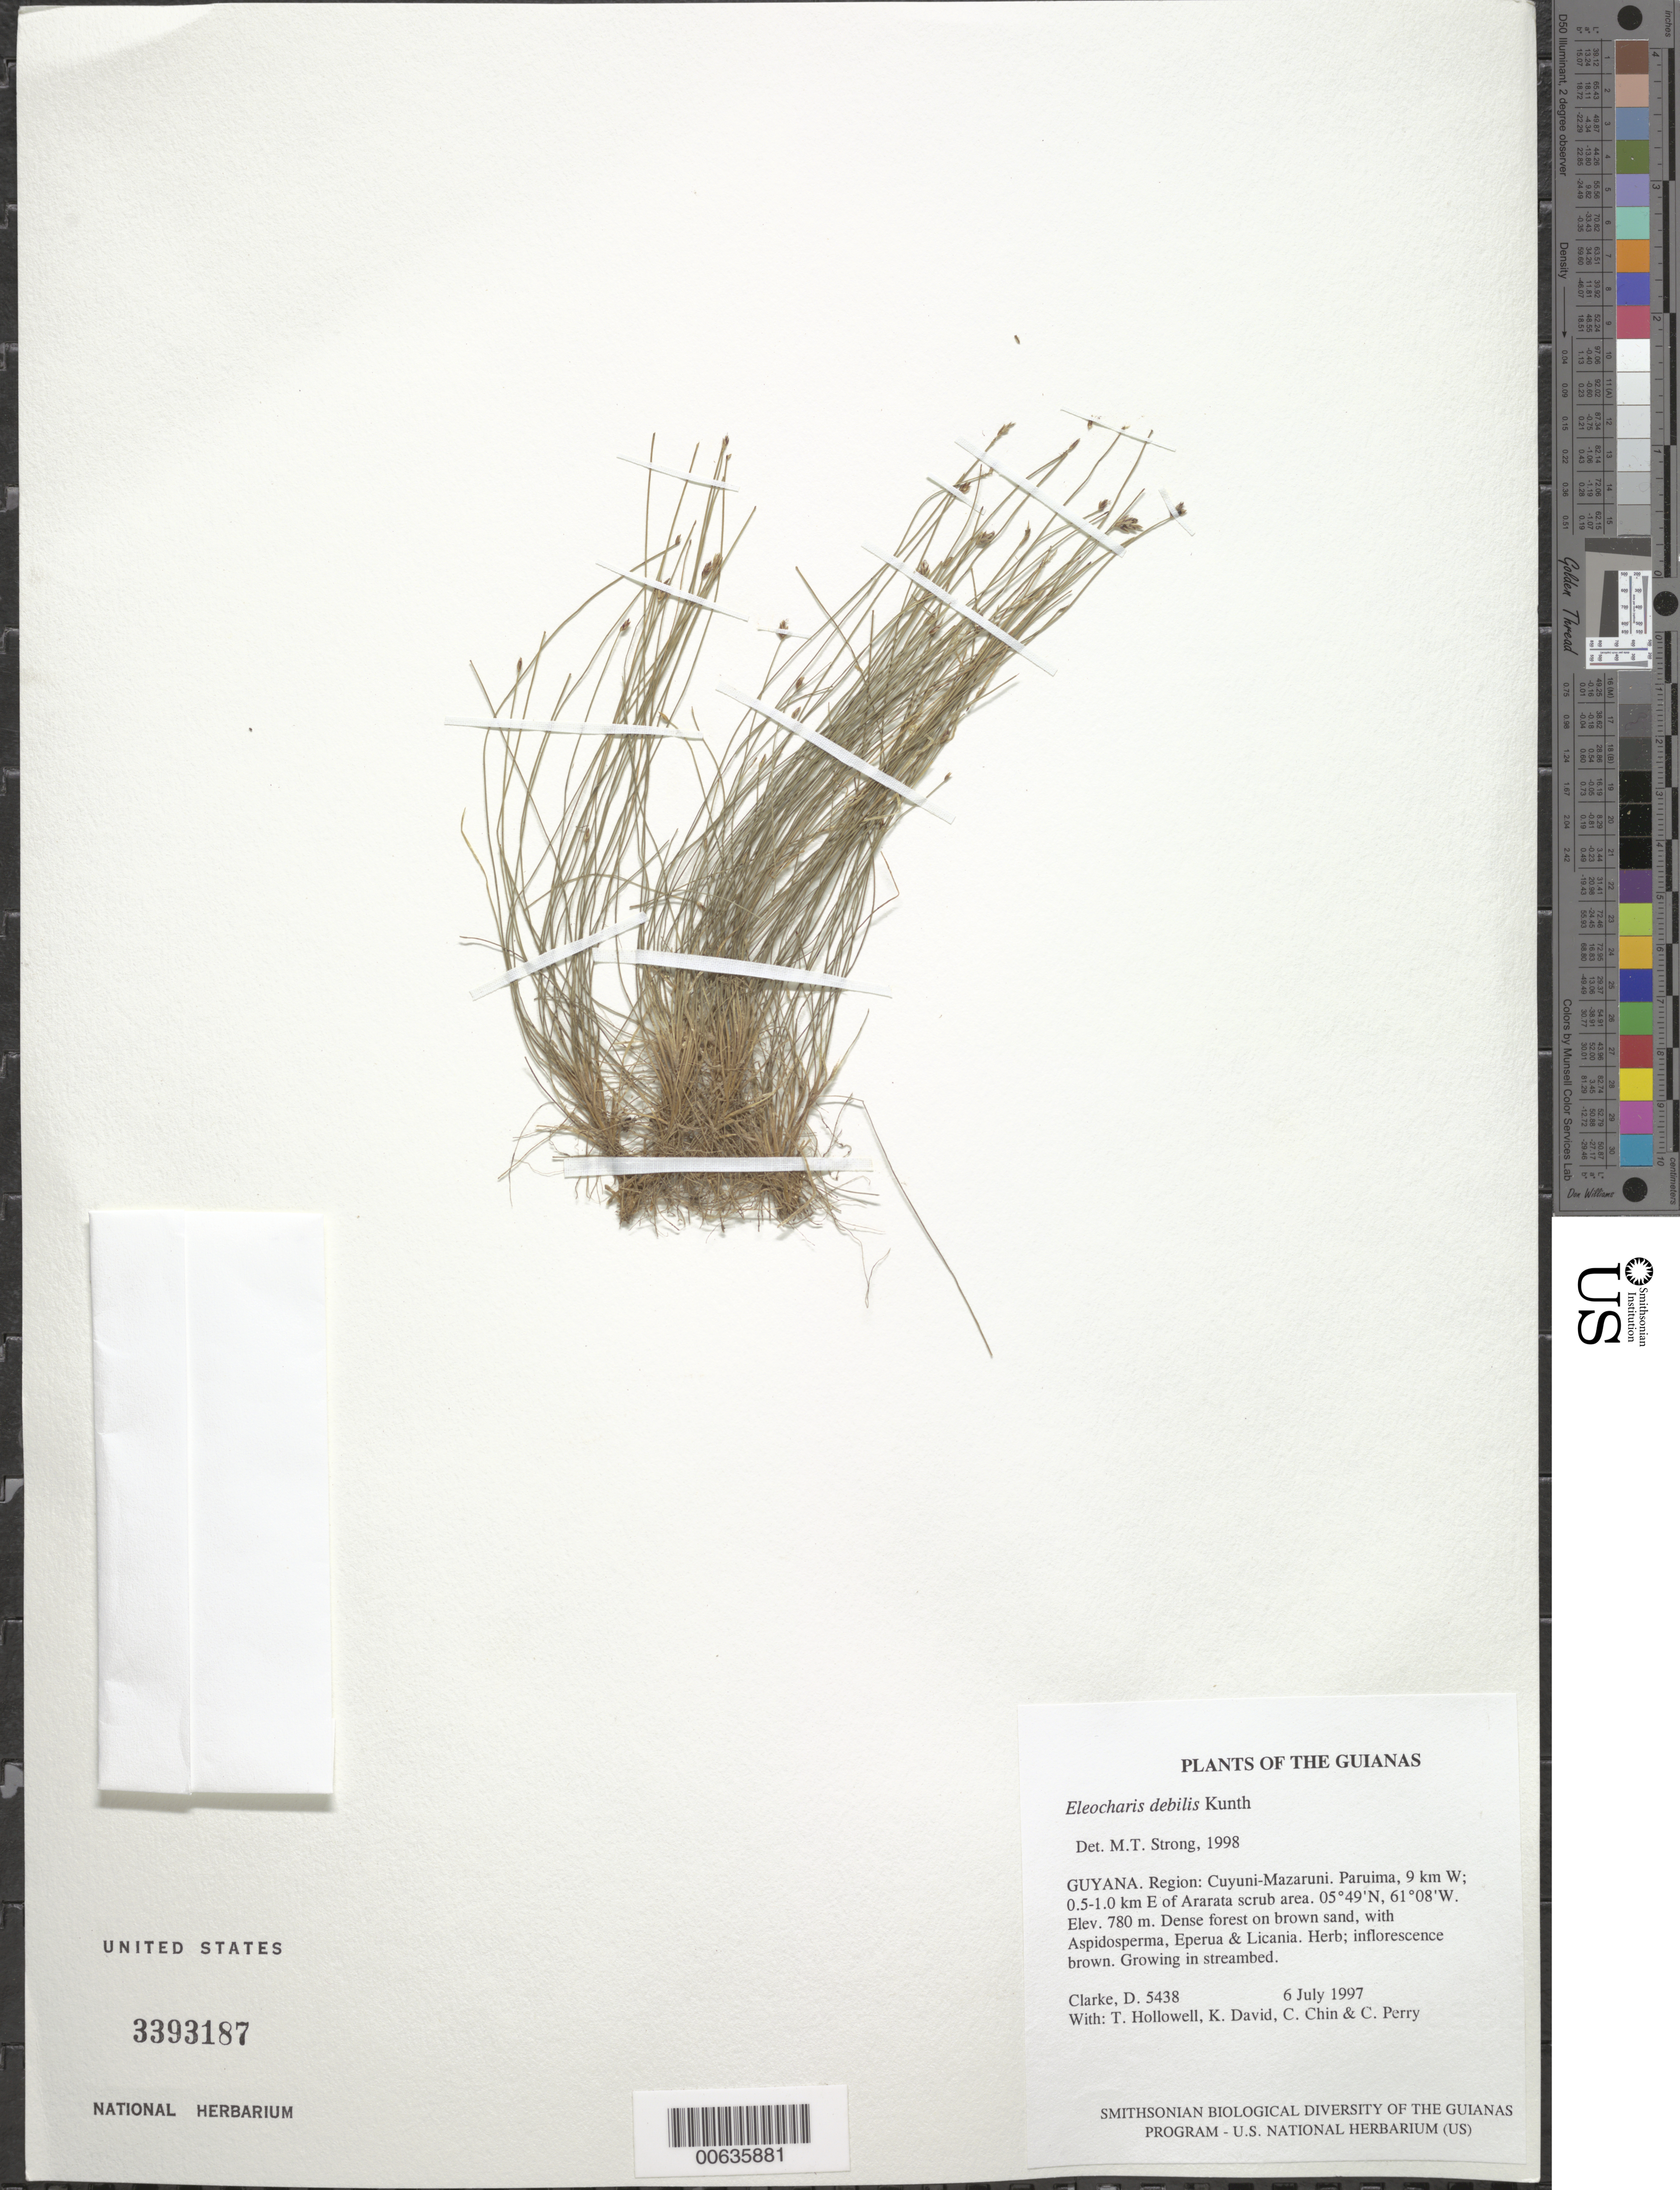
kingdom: Plantae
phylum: Tracheophyta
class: Liliopsida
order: Poales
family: Cyperaceae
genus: Eleocharis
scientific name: Eleocharis debilis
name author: Kunth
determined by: Strong, M. T., (US), Smithsonian Institution - National Museum of Natural History (UNITED STATES)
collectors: H. D. Clarke, T. Hollowell, K. David, C. Chin & C. Perry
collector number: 5438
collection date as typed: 6 July 1997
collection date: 1997-07-06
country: Guyana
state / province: Cuyuni-Mazaruni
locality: Paruima, 9 km W; 0.5-1.0 km E of Ararata scrub area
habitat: Dense forest on brown sand, with Aspidosperma, Eperua & Licania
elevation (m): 780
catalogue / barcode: US 3393187